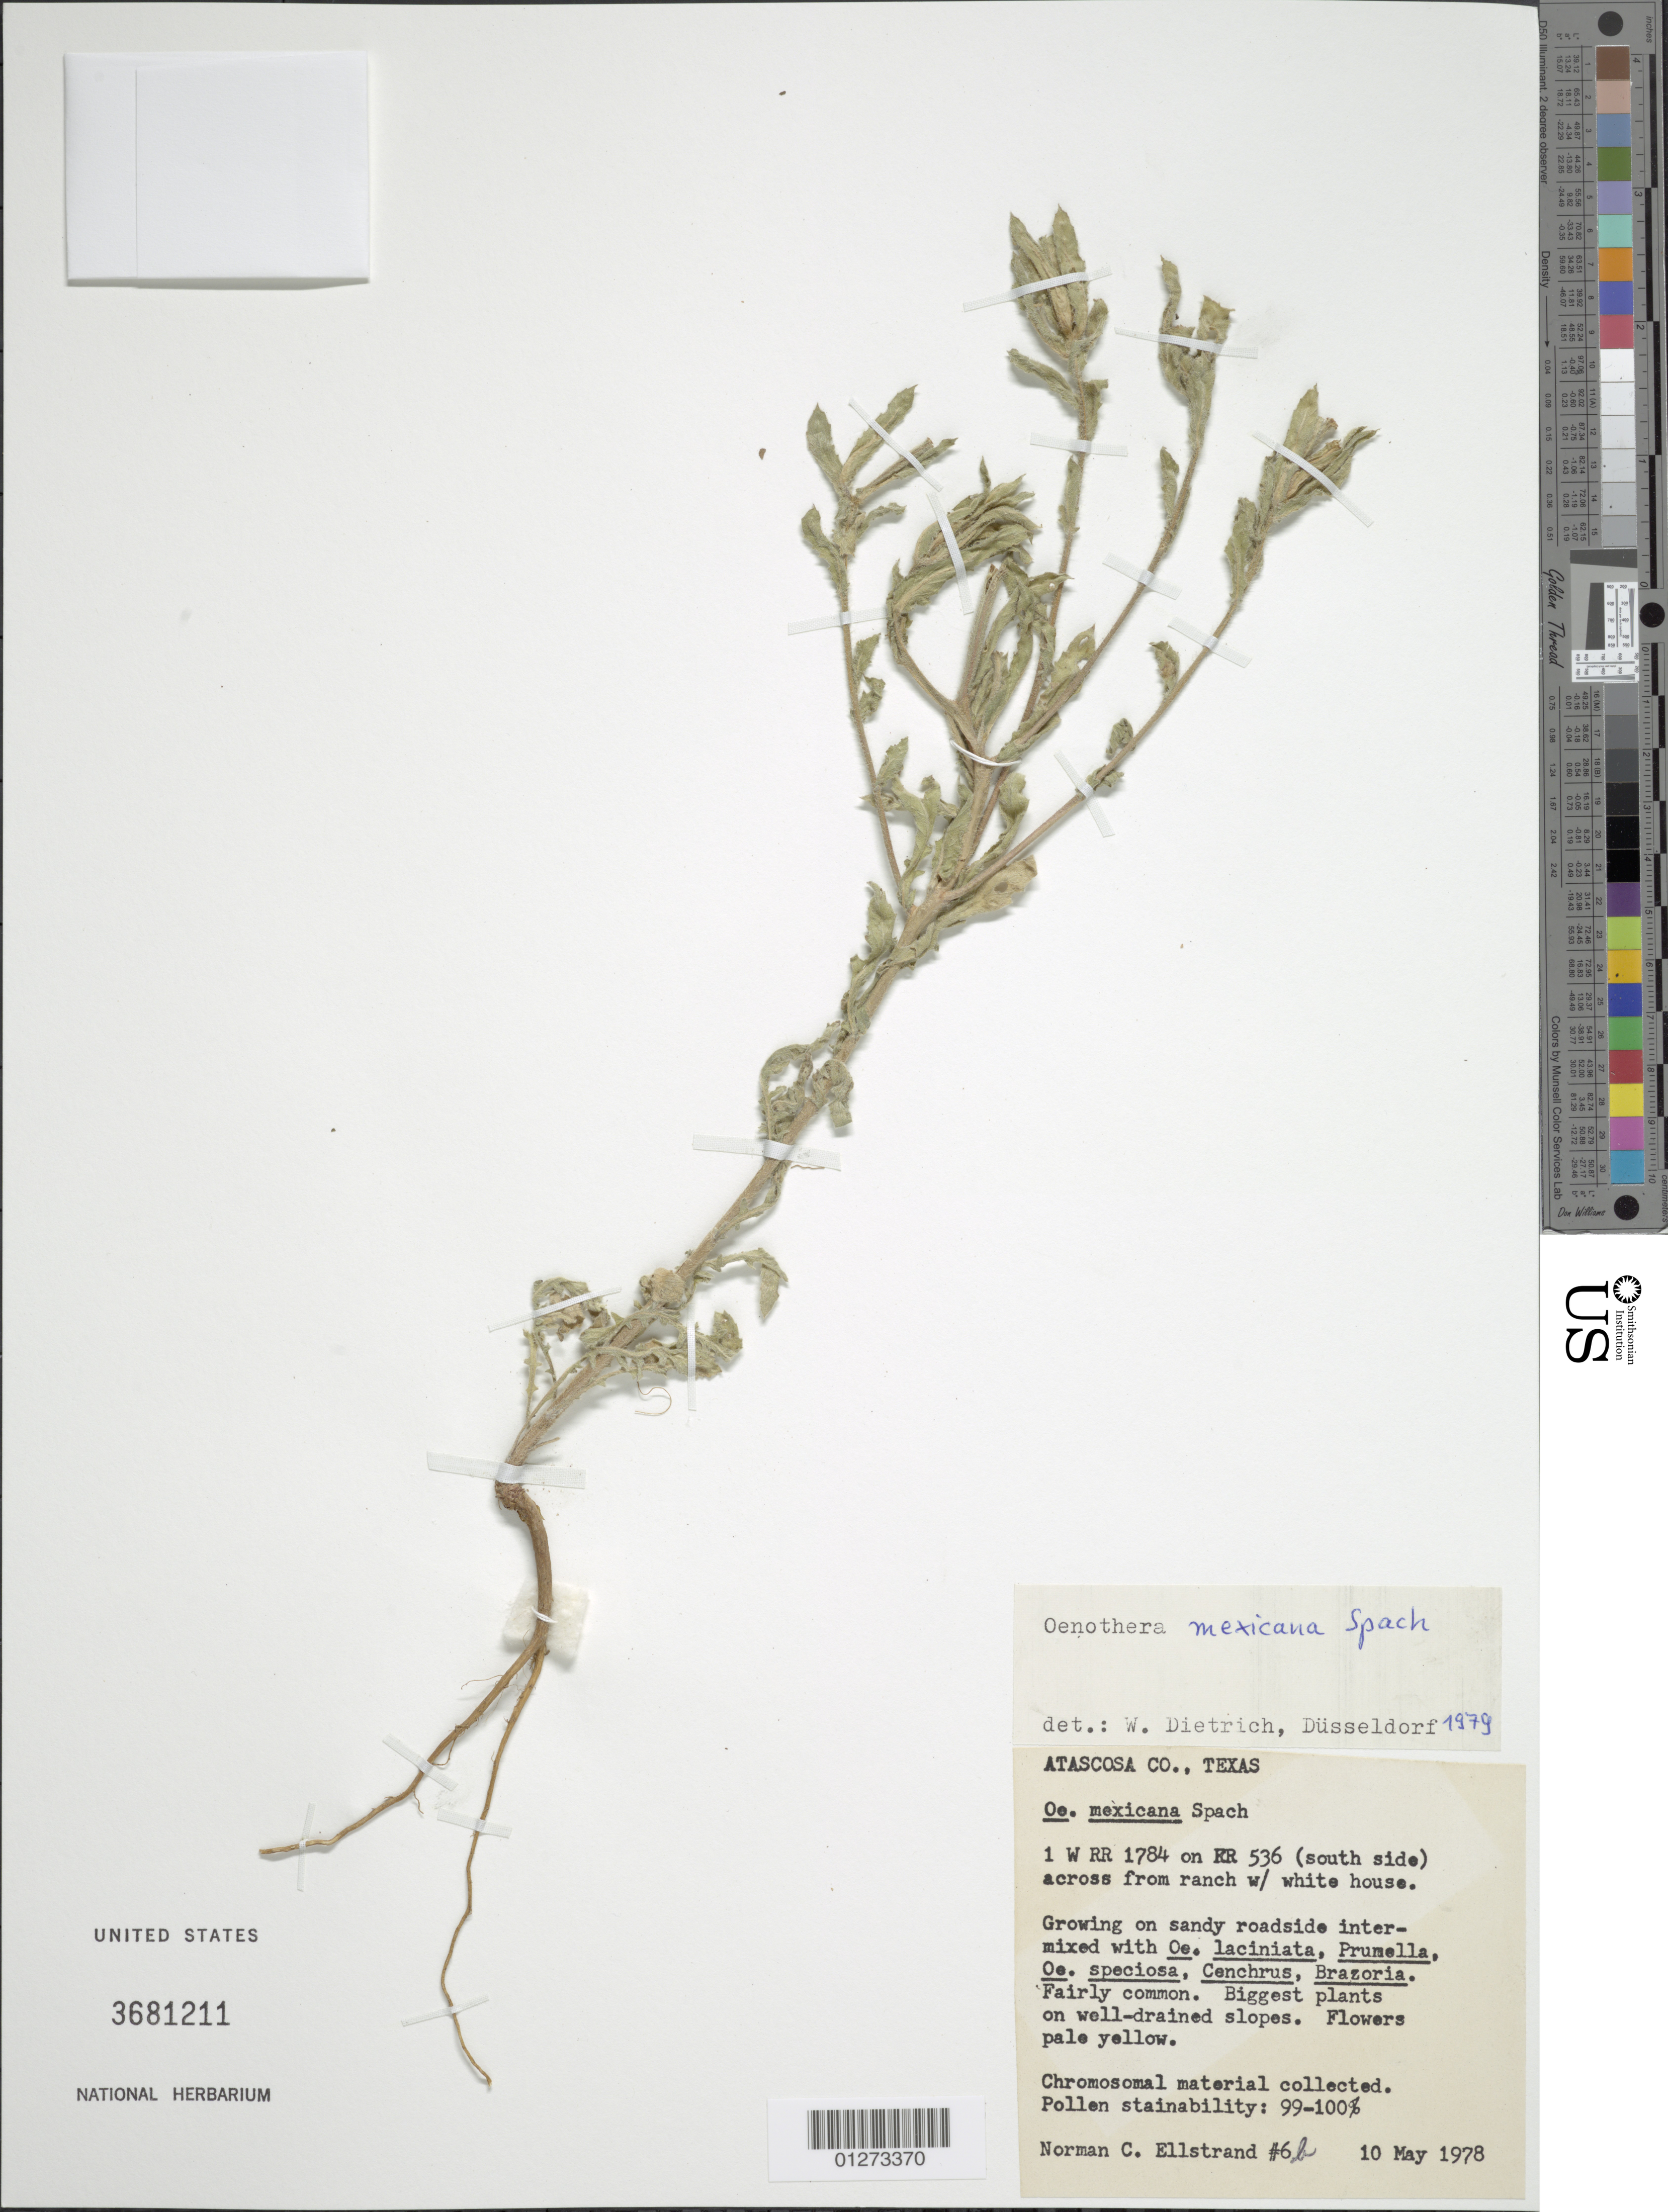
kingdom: Plantae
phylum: Tracheophyta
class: Magnoliopsida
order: Myrtales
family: Onagraceae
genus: Oenothera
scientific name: Oenothera mexicana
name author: Spach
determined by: Dietrich, W.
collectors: N. Ellstrand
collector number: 6b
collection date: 1978-05-10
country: United States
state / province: Texas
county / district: Atascosa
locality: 1 W RR 1784 on RR 536 (south side) across from ranch with white house, on sandy roadside.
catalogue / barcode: US 3681211